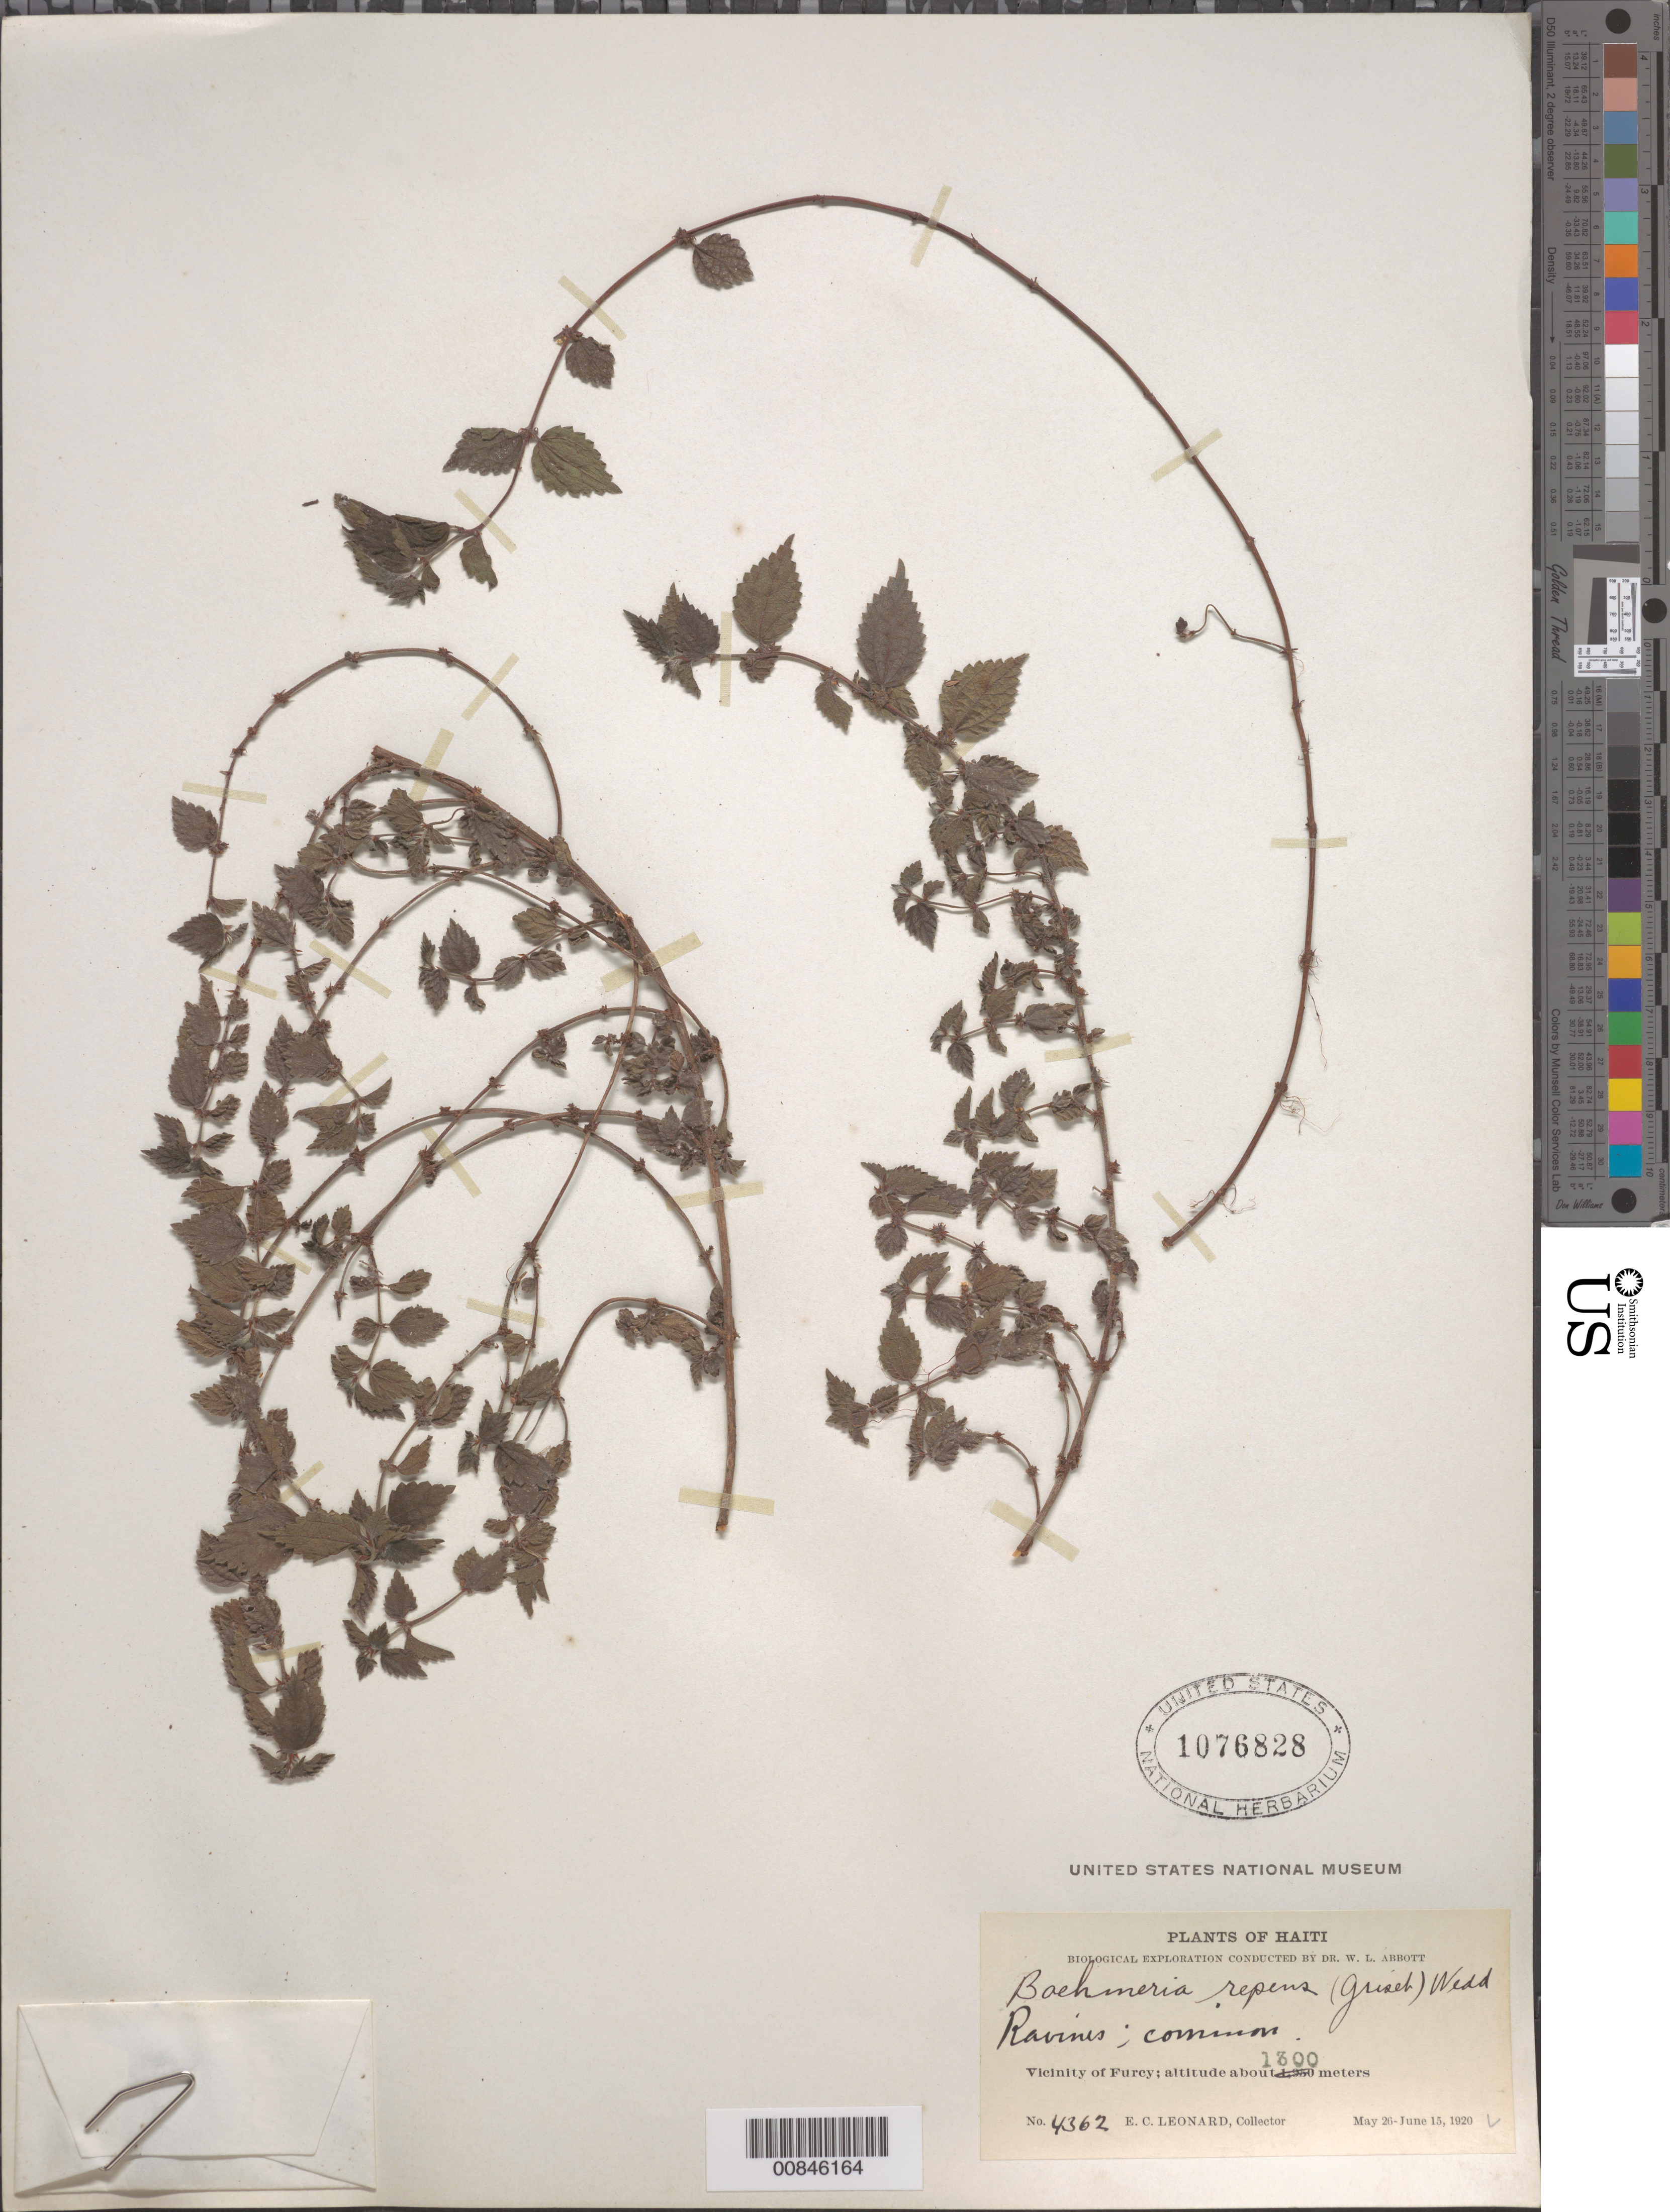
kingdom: Plantae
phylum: Tracheophyta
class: Magnoliopsida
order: Rosales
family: Urticaceae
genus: Boehmeria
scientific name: Boehmeria repens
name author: (Griseb.) Wedd.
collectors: E. C. Leonard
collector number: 4362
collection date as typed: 26 May 1920 to 15 Jun 1920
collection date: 1920-05-26/1920-06-15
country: Haiti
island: Hispaniola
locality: Vicinity of Furcy.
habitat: Ravines.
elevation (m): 1300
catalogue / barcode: US 1076828